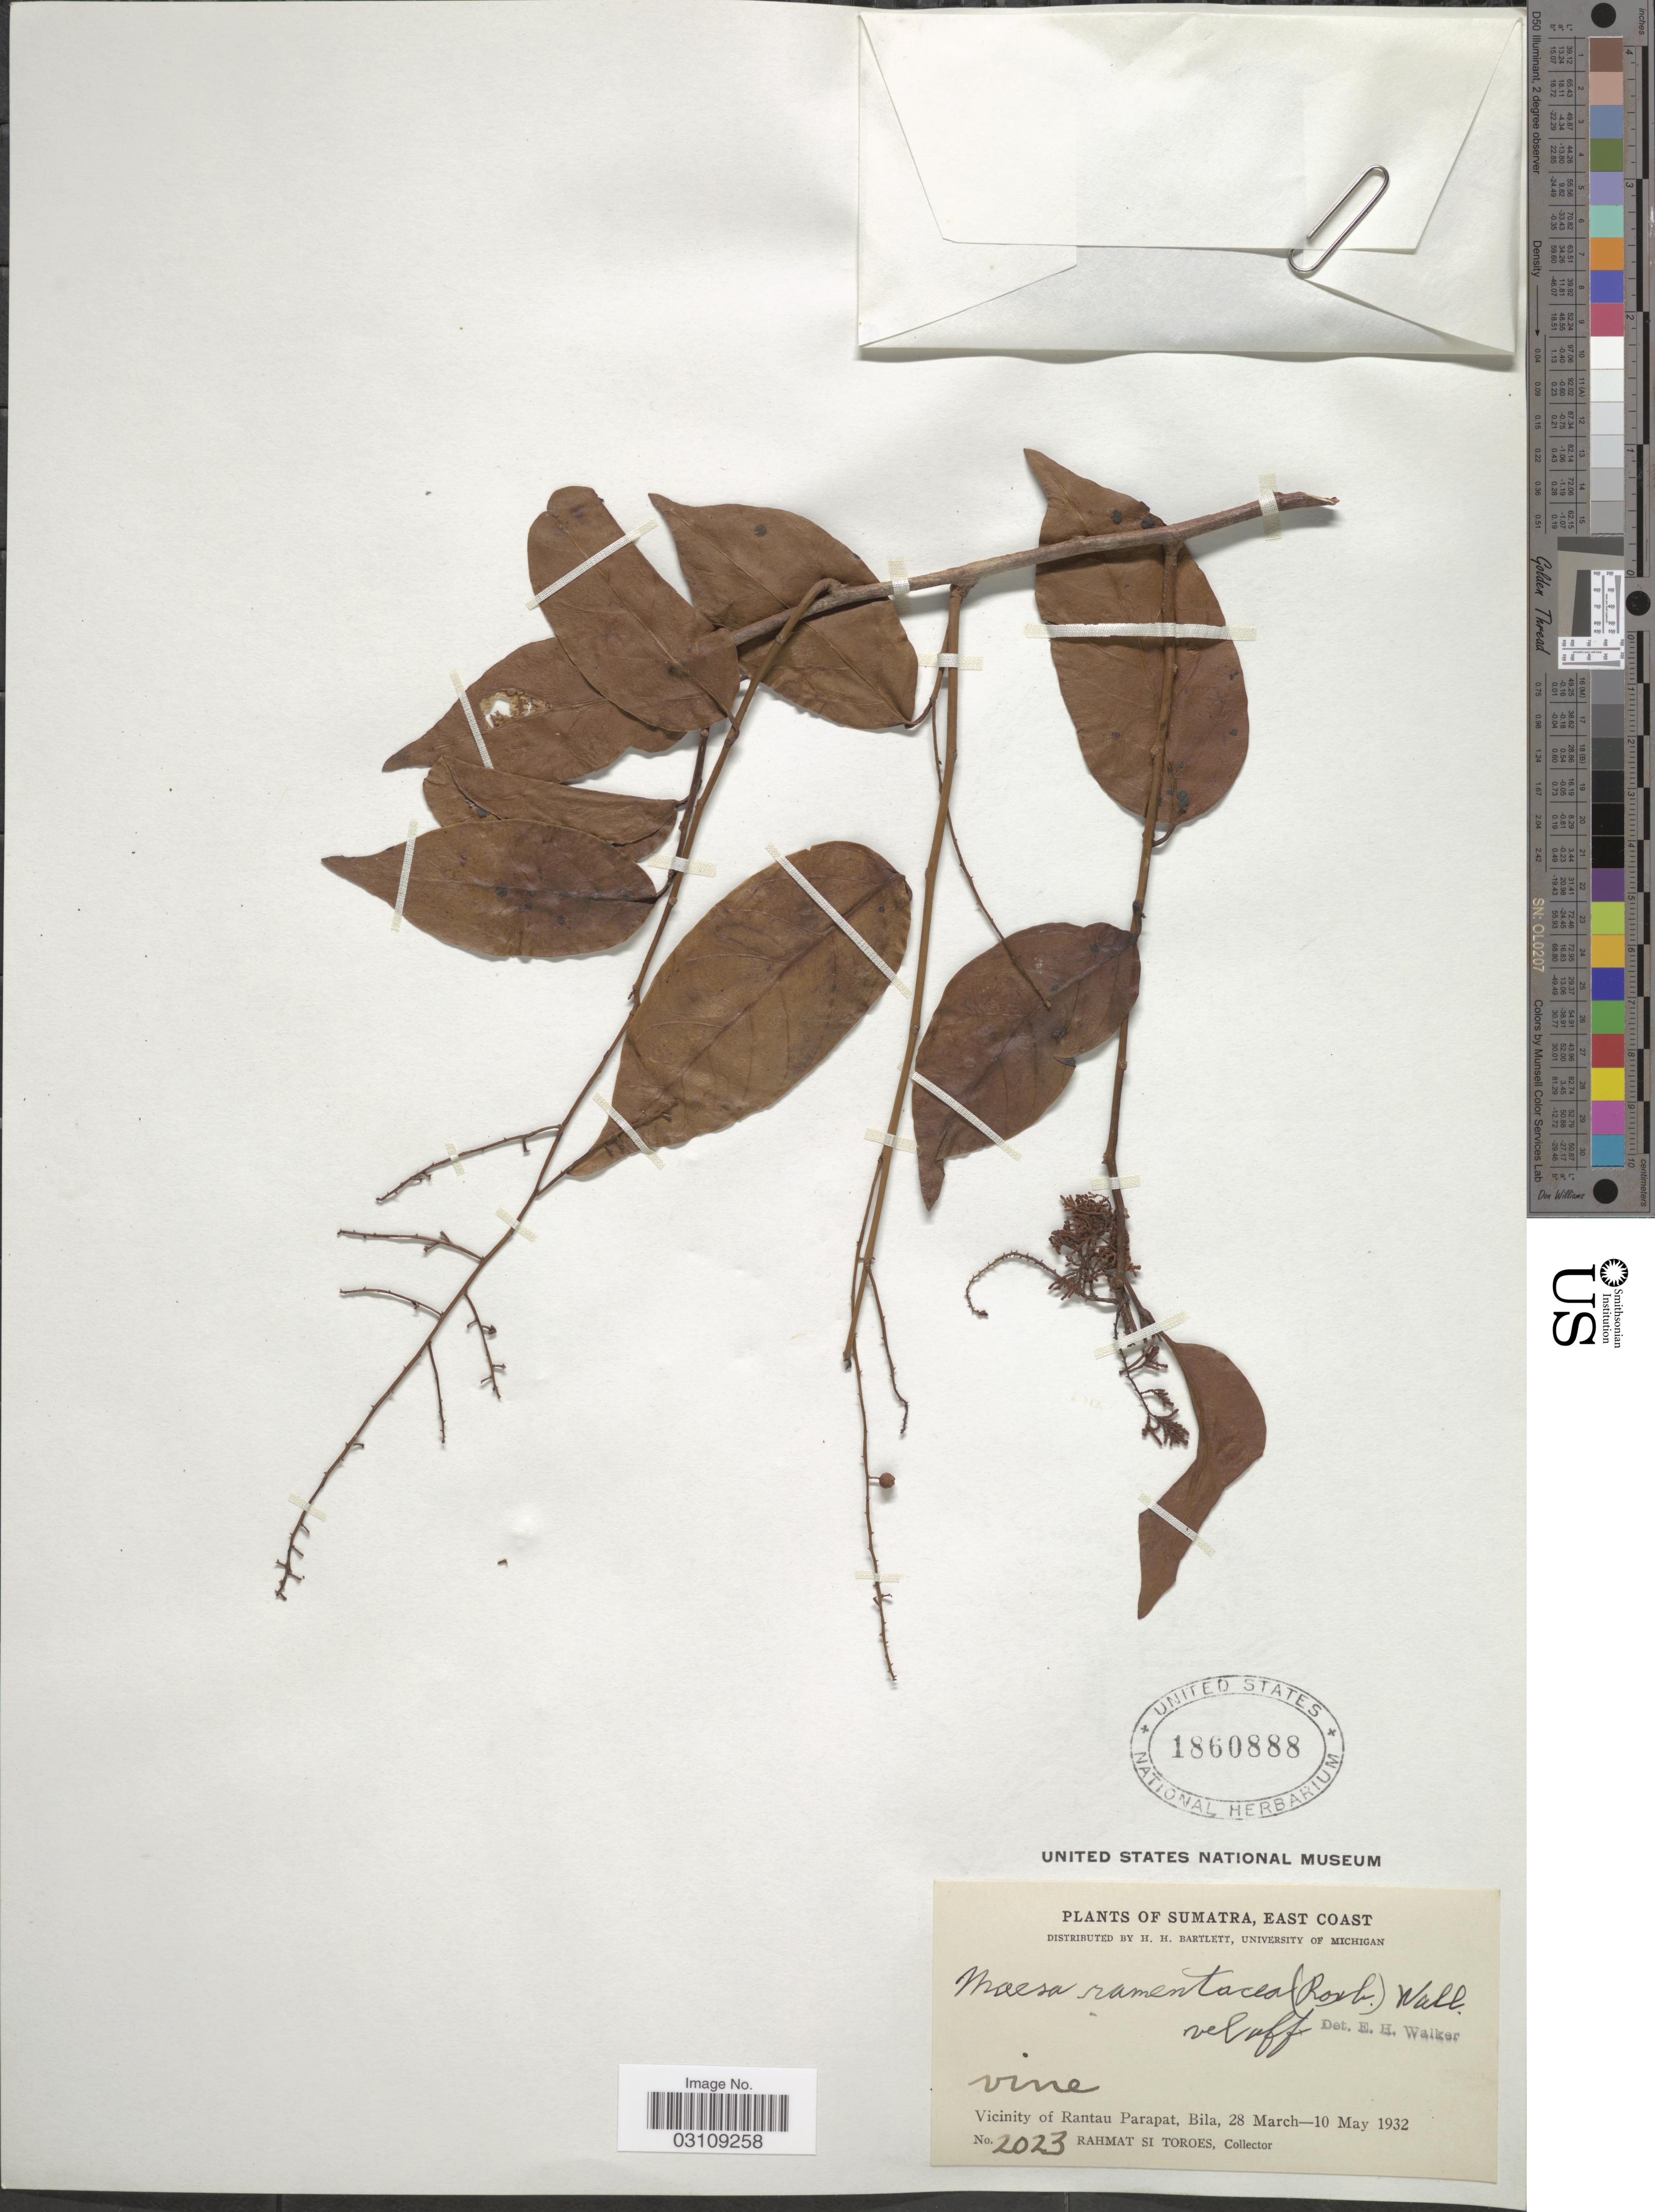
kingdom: Plantae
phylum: Tracheophyta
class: Magnoliopsida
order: Ericales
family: Primulaceae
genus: Maesa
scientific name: Maesa ramentacea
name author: (Roxb.) A. DC.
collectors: Rahmat Si Boeea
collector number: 2023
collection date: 1932-03-28/1932-05-10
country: Indonesia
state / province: Sumatra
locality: East Coast. Vicinity of Rantau Parapat, Bila.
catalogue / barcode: US 1860888